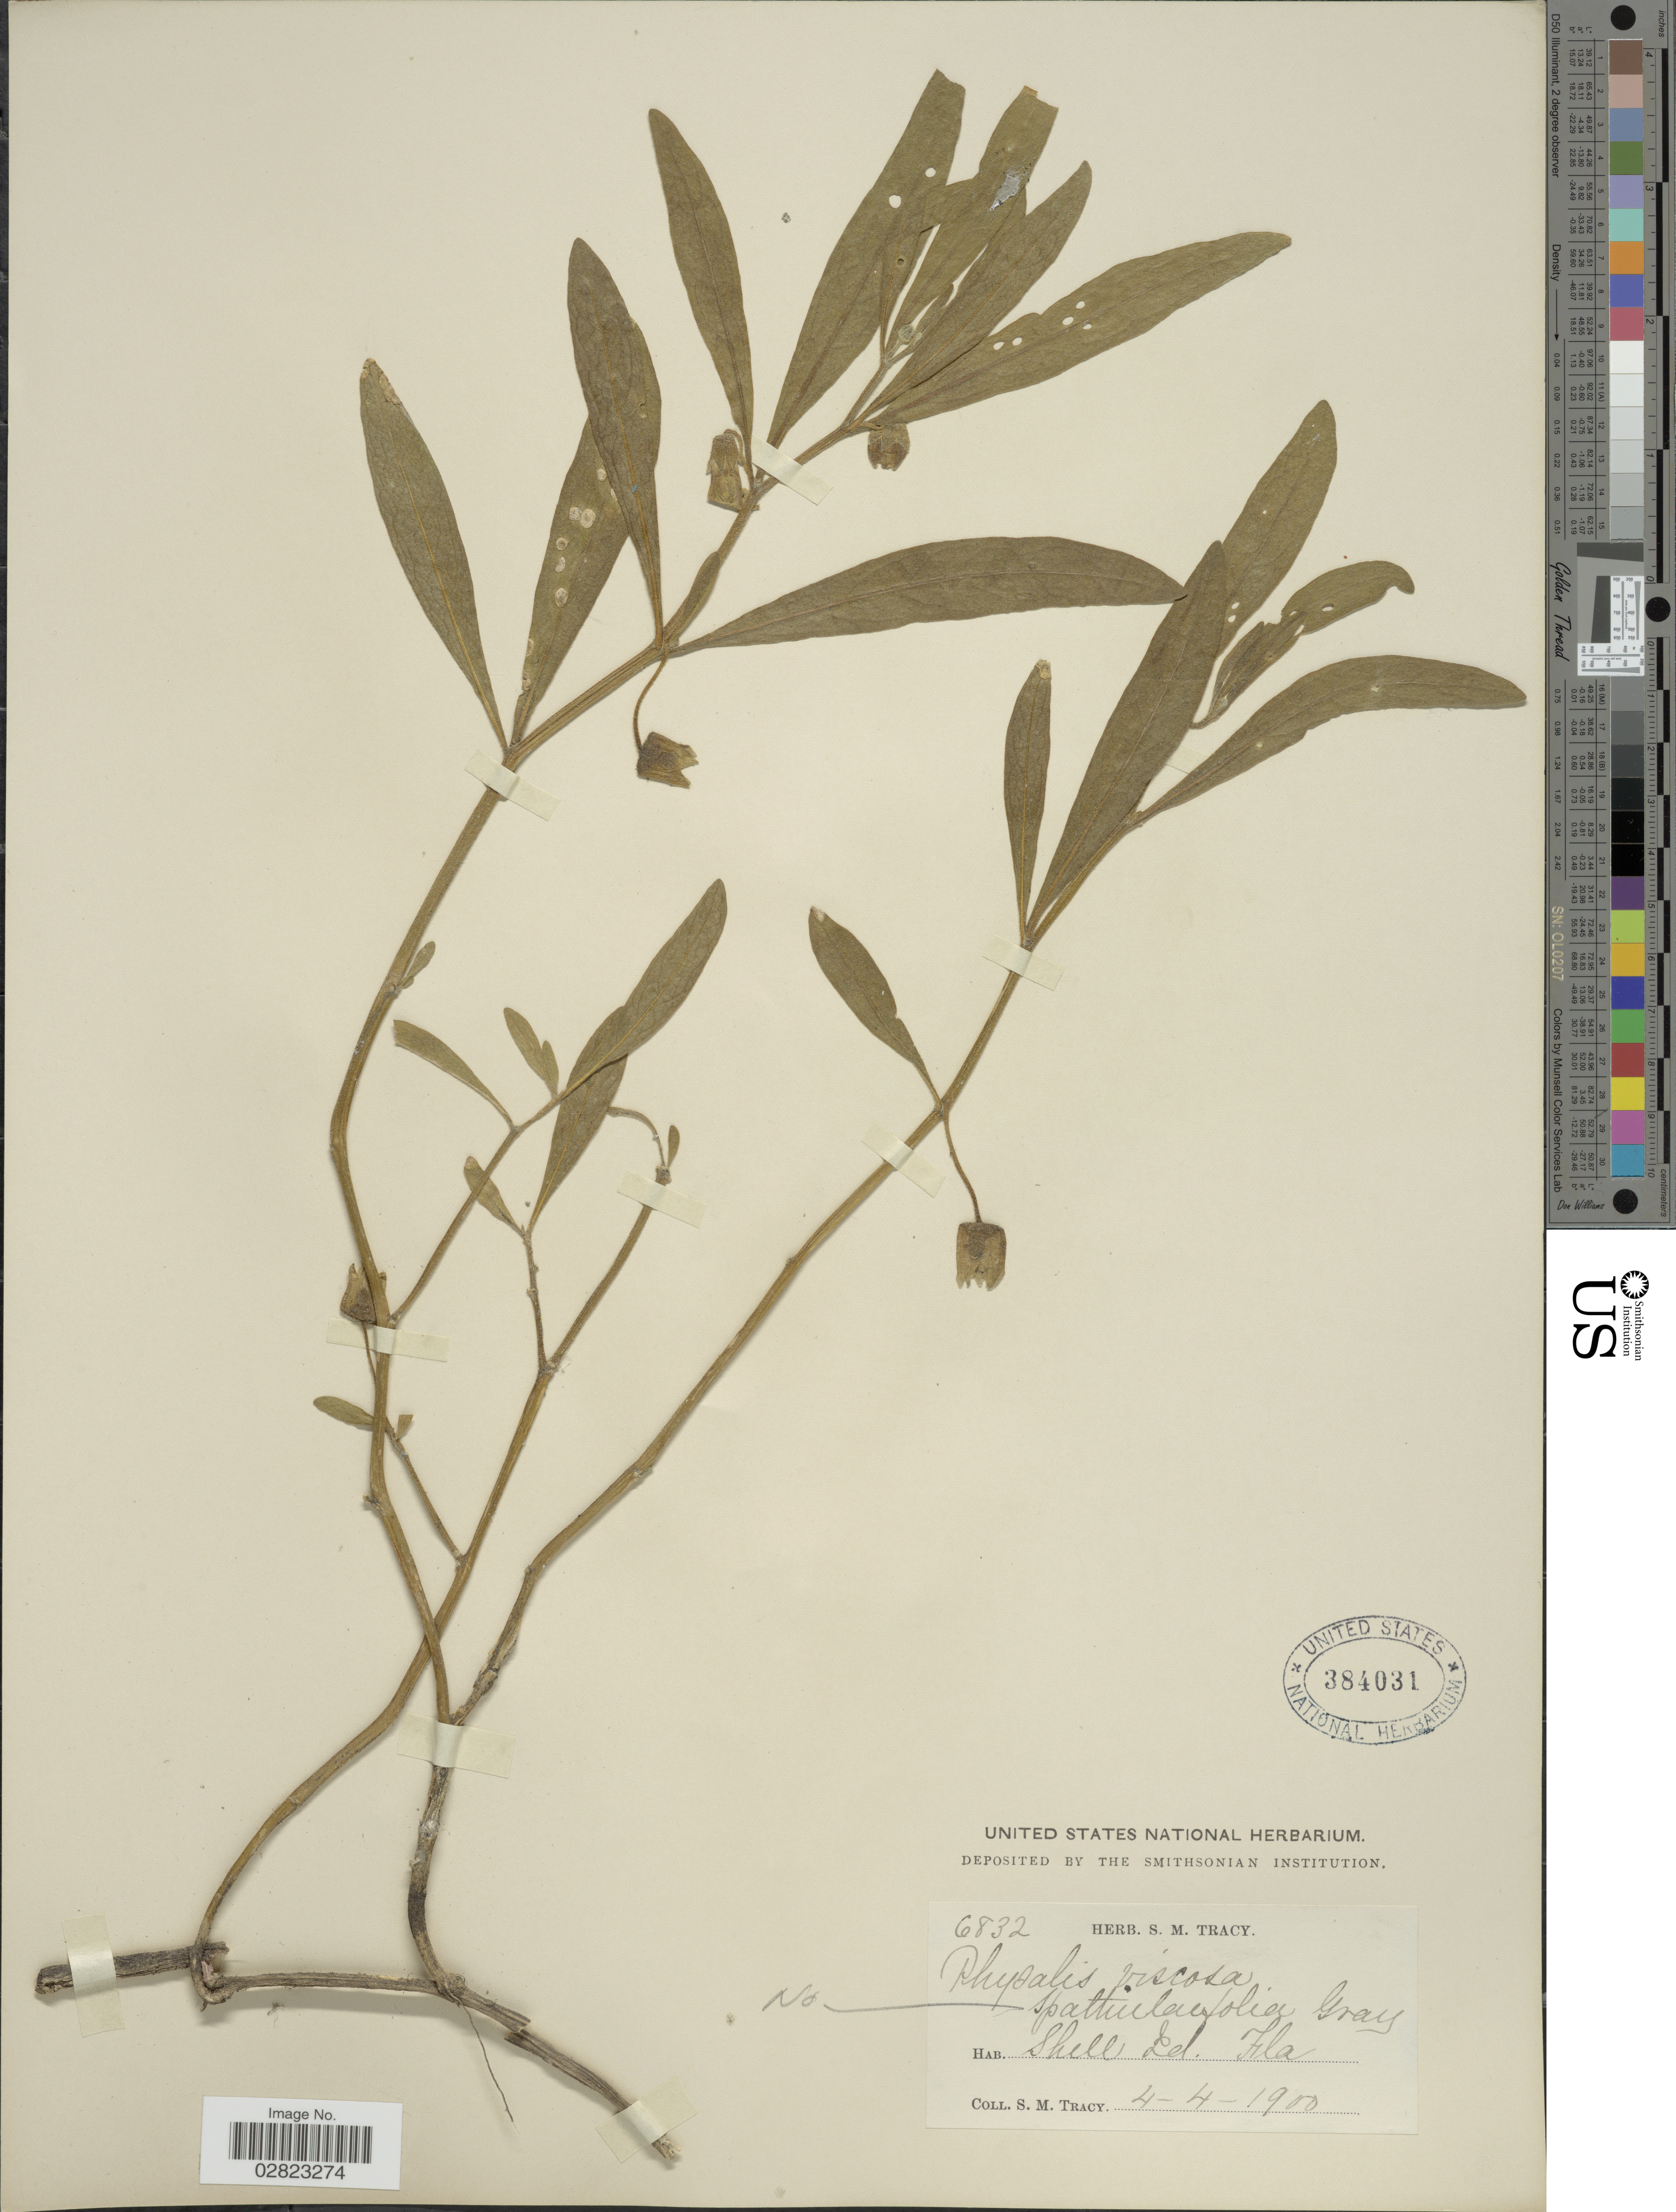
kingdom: Plantae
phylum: Tracheophyta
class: Magnoliopsida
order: Solanales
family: Solanaceae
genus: Physalis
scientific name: Physalis elliottii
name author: Kunze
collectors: S. M. Tracy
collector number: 6832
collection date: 1900-04-04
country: United States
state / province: Florida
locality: Shell Island ?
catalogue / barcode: US 384031